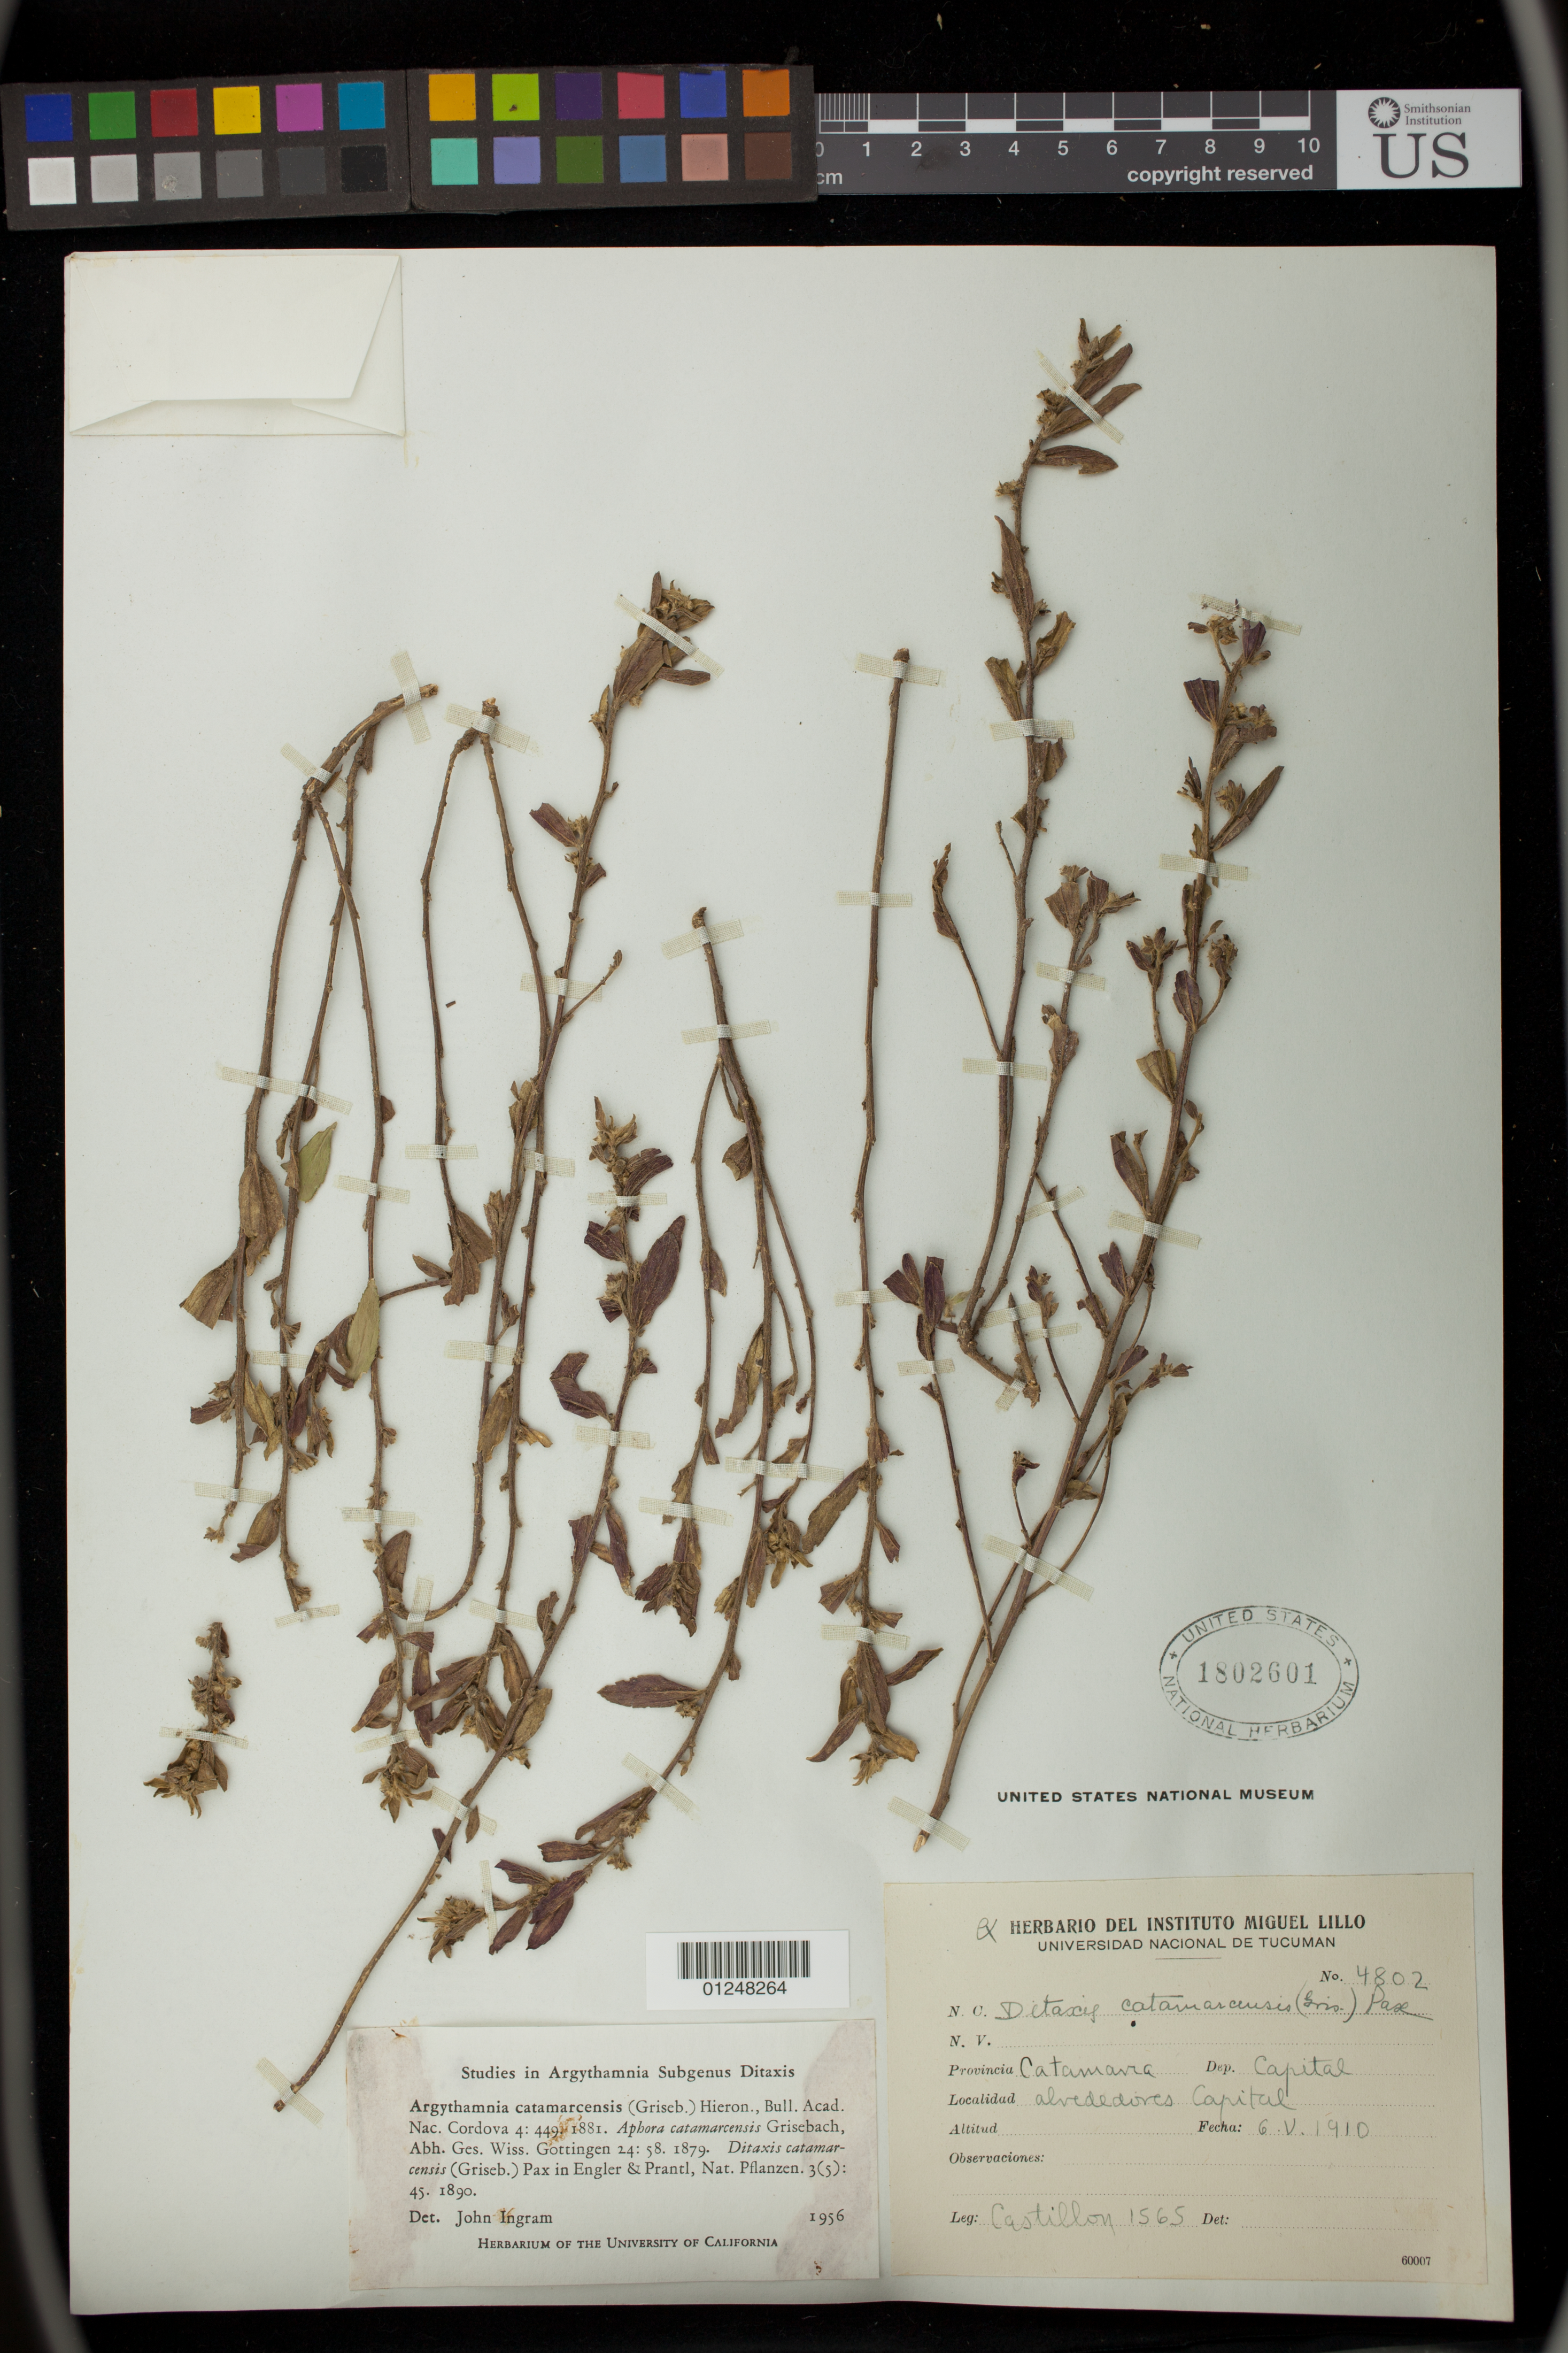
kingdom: Plantae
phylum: Tracheophyta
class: Magnoliopsida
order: Malpighiales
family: Euphorbiaceae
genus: Argythamnia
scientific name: Argythamnia catamarcensis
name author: Hieron.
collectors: Castillon, --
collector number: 1565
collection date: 1910-05-06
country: Argentina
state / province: Catamarca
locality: Capital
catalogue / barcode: US 1802601